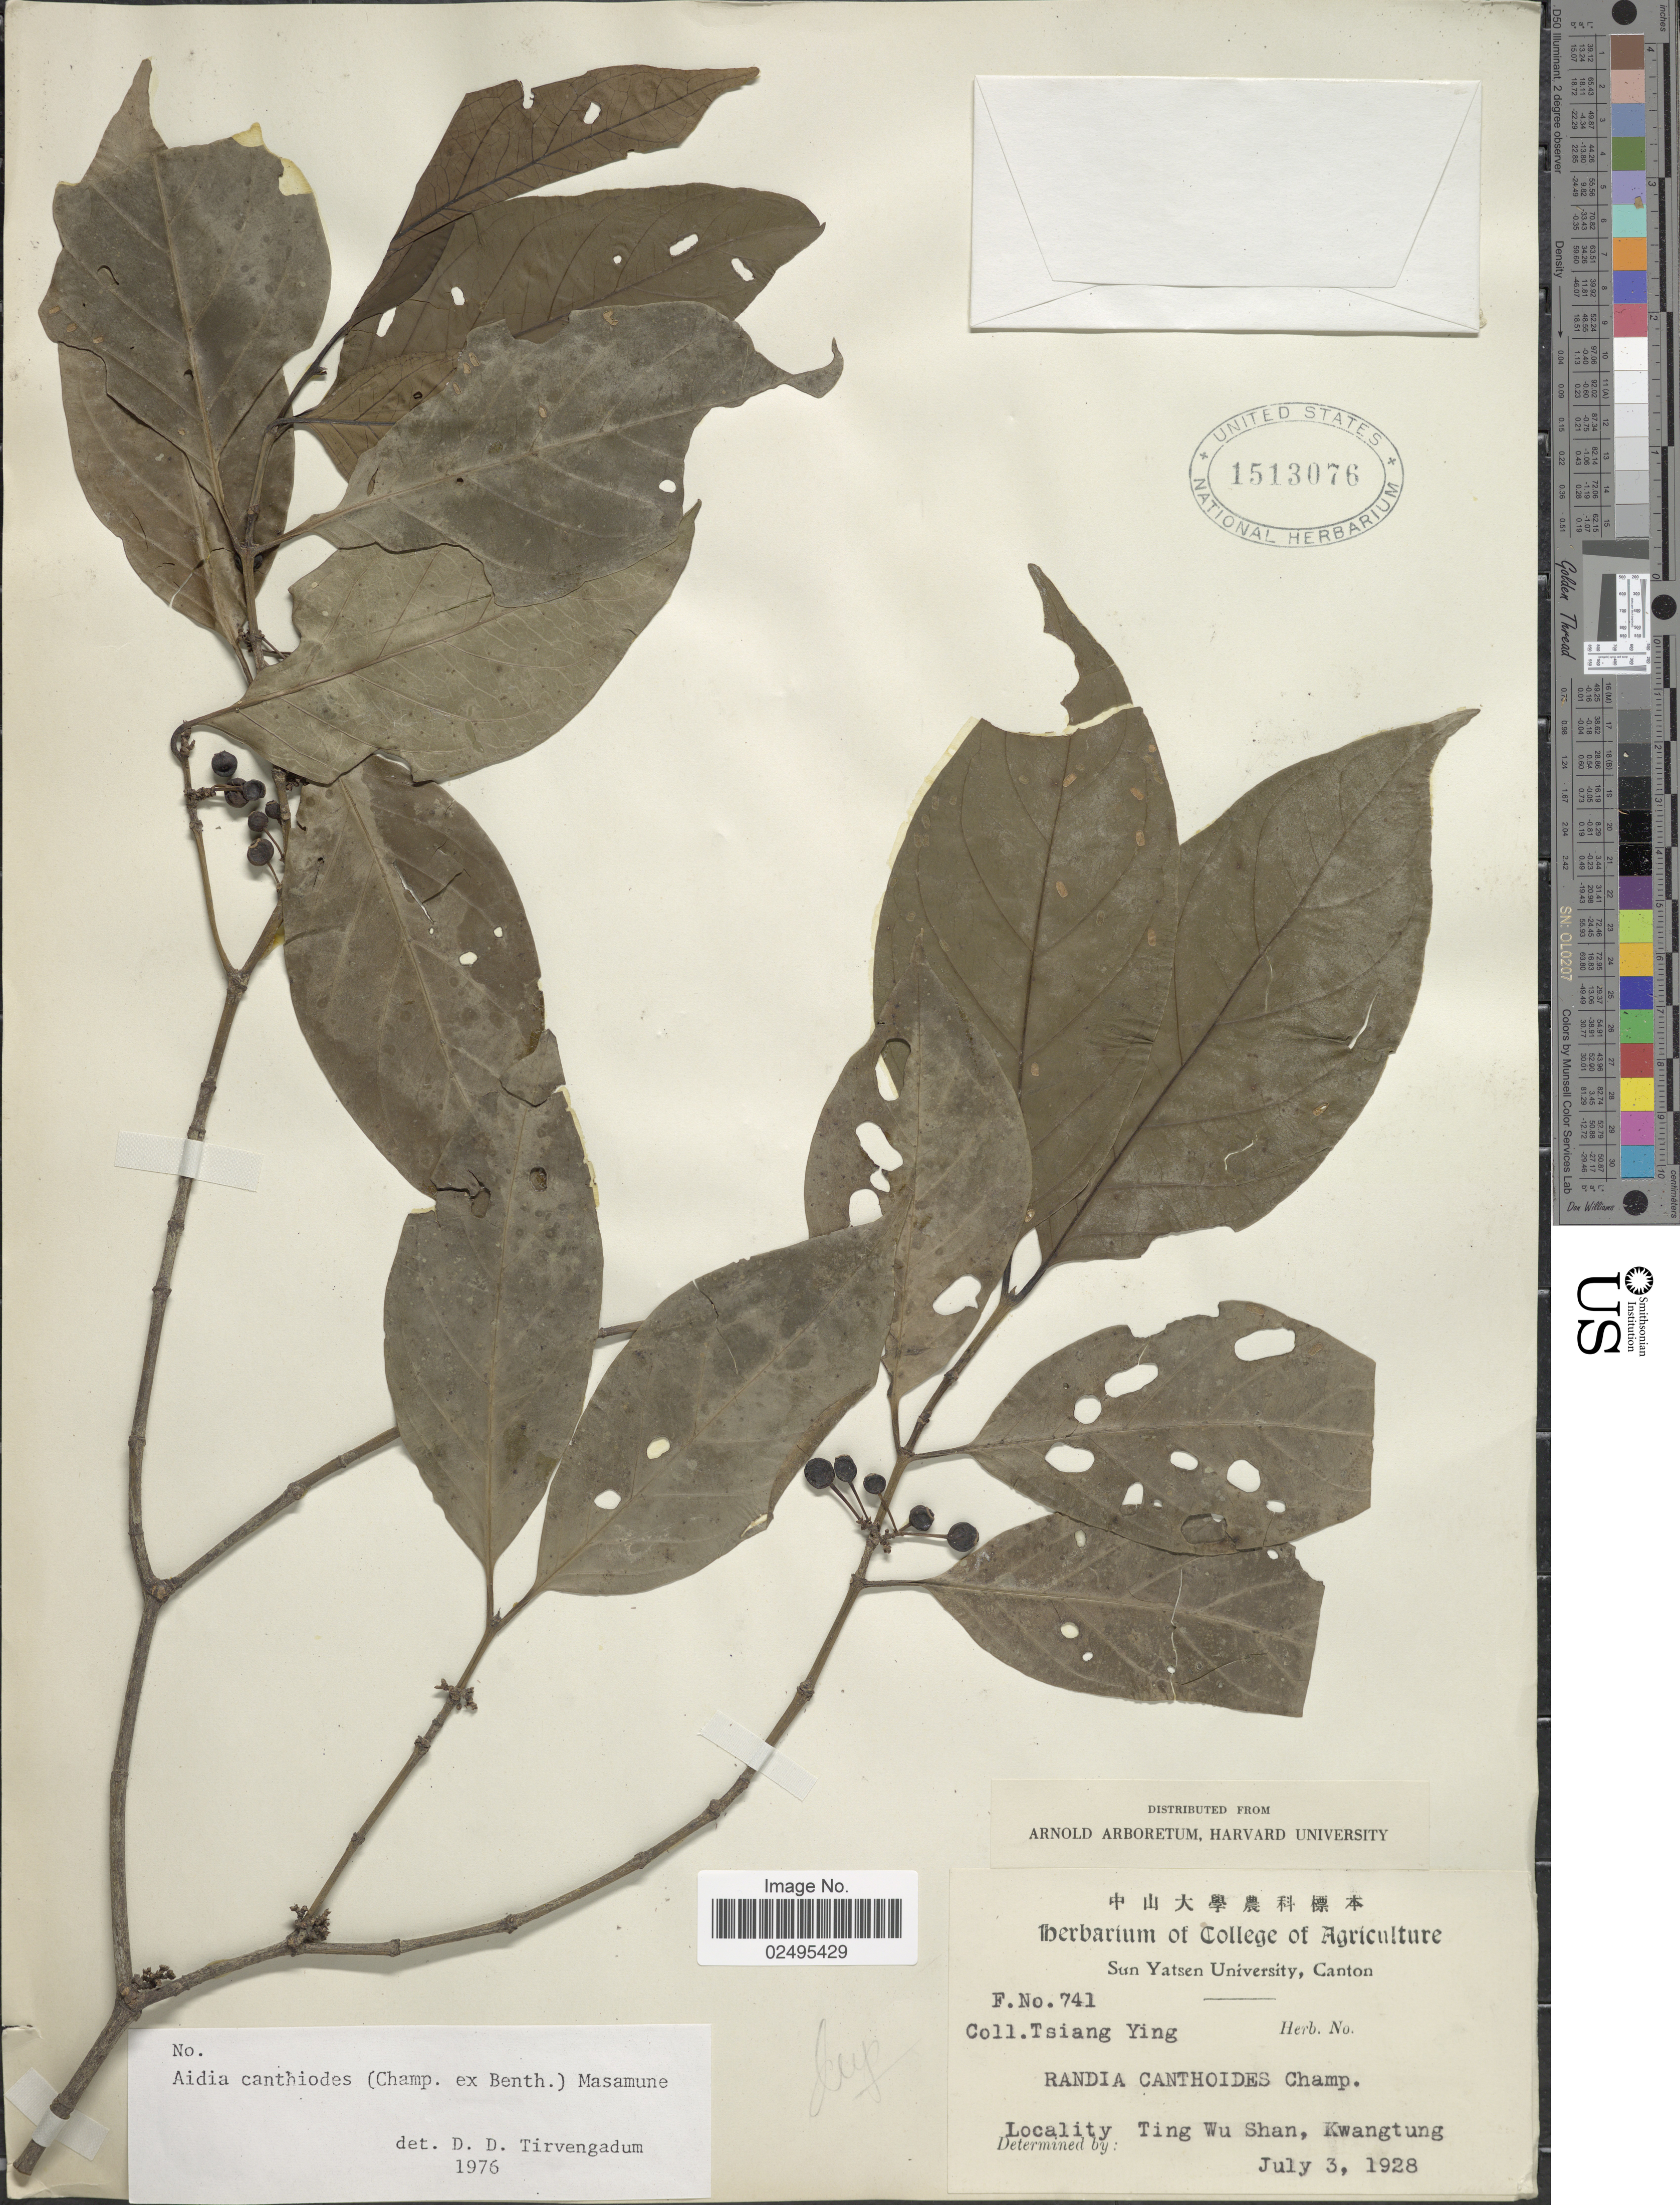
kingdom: Plantae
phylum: Tracheophyta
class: Magnoliopsida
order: Gentianales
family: Rubiaceae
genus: Aidia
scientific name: Aidia canthioides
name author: (Champ. ex Benth.) Masam.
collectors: Y. Tsiang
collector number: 741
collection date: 1928-07-03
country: China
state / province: Guangdong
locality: Ting Wu Shan, Kwangtung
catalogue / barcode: US 1513076